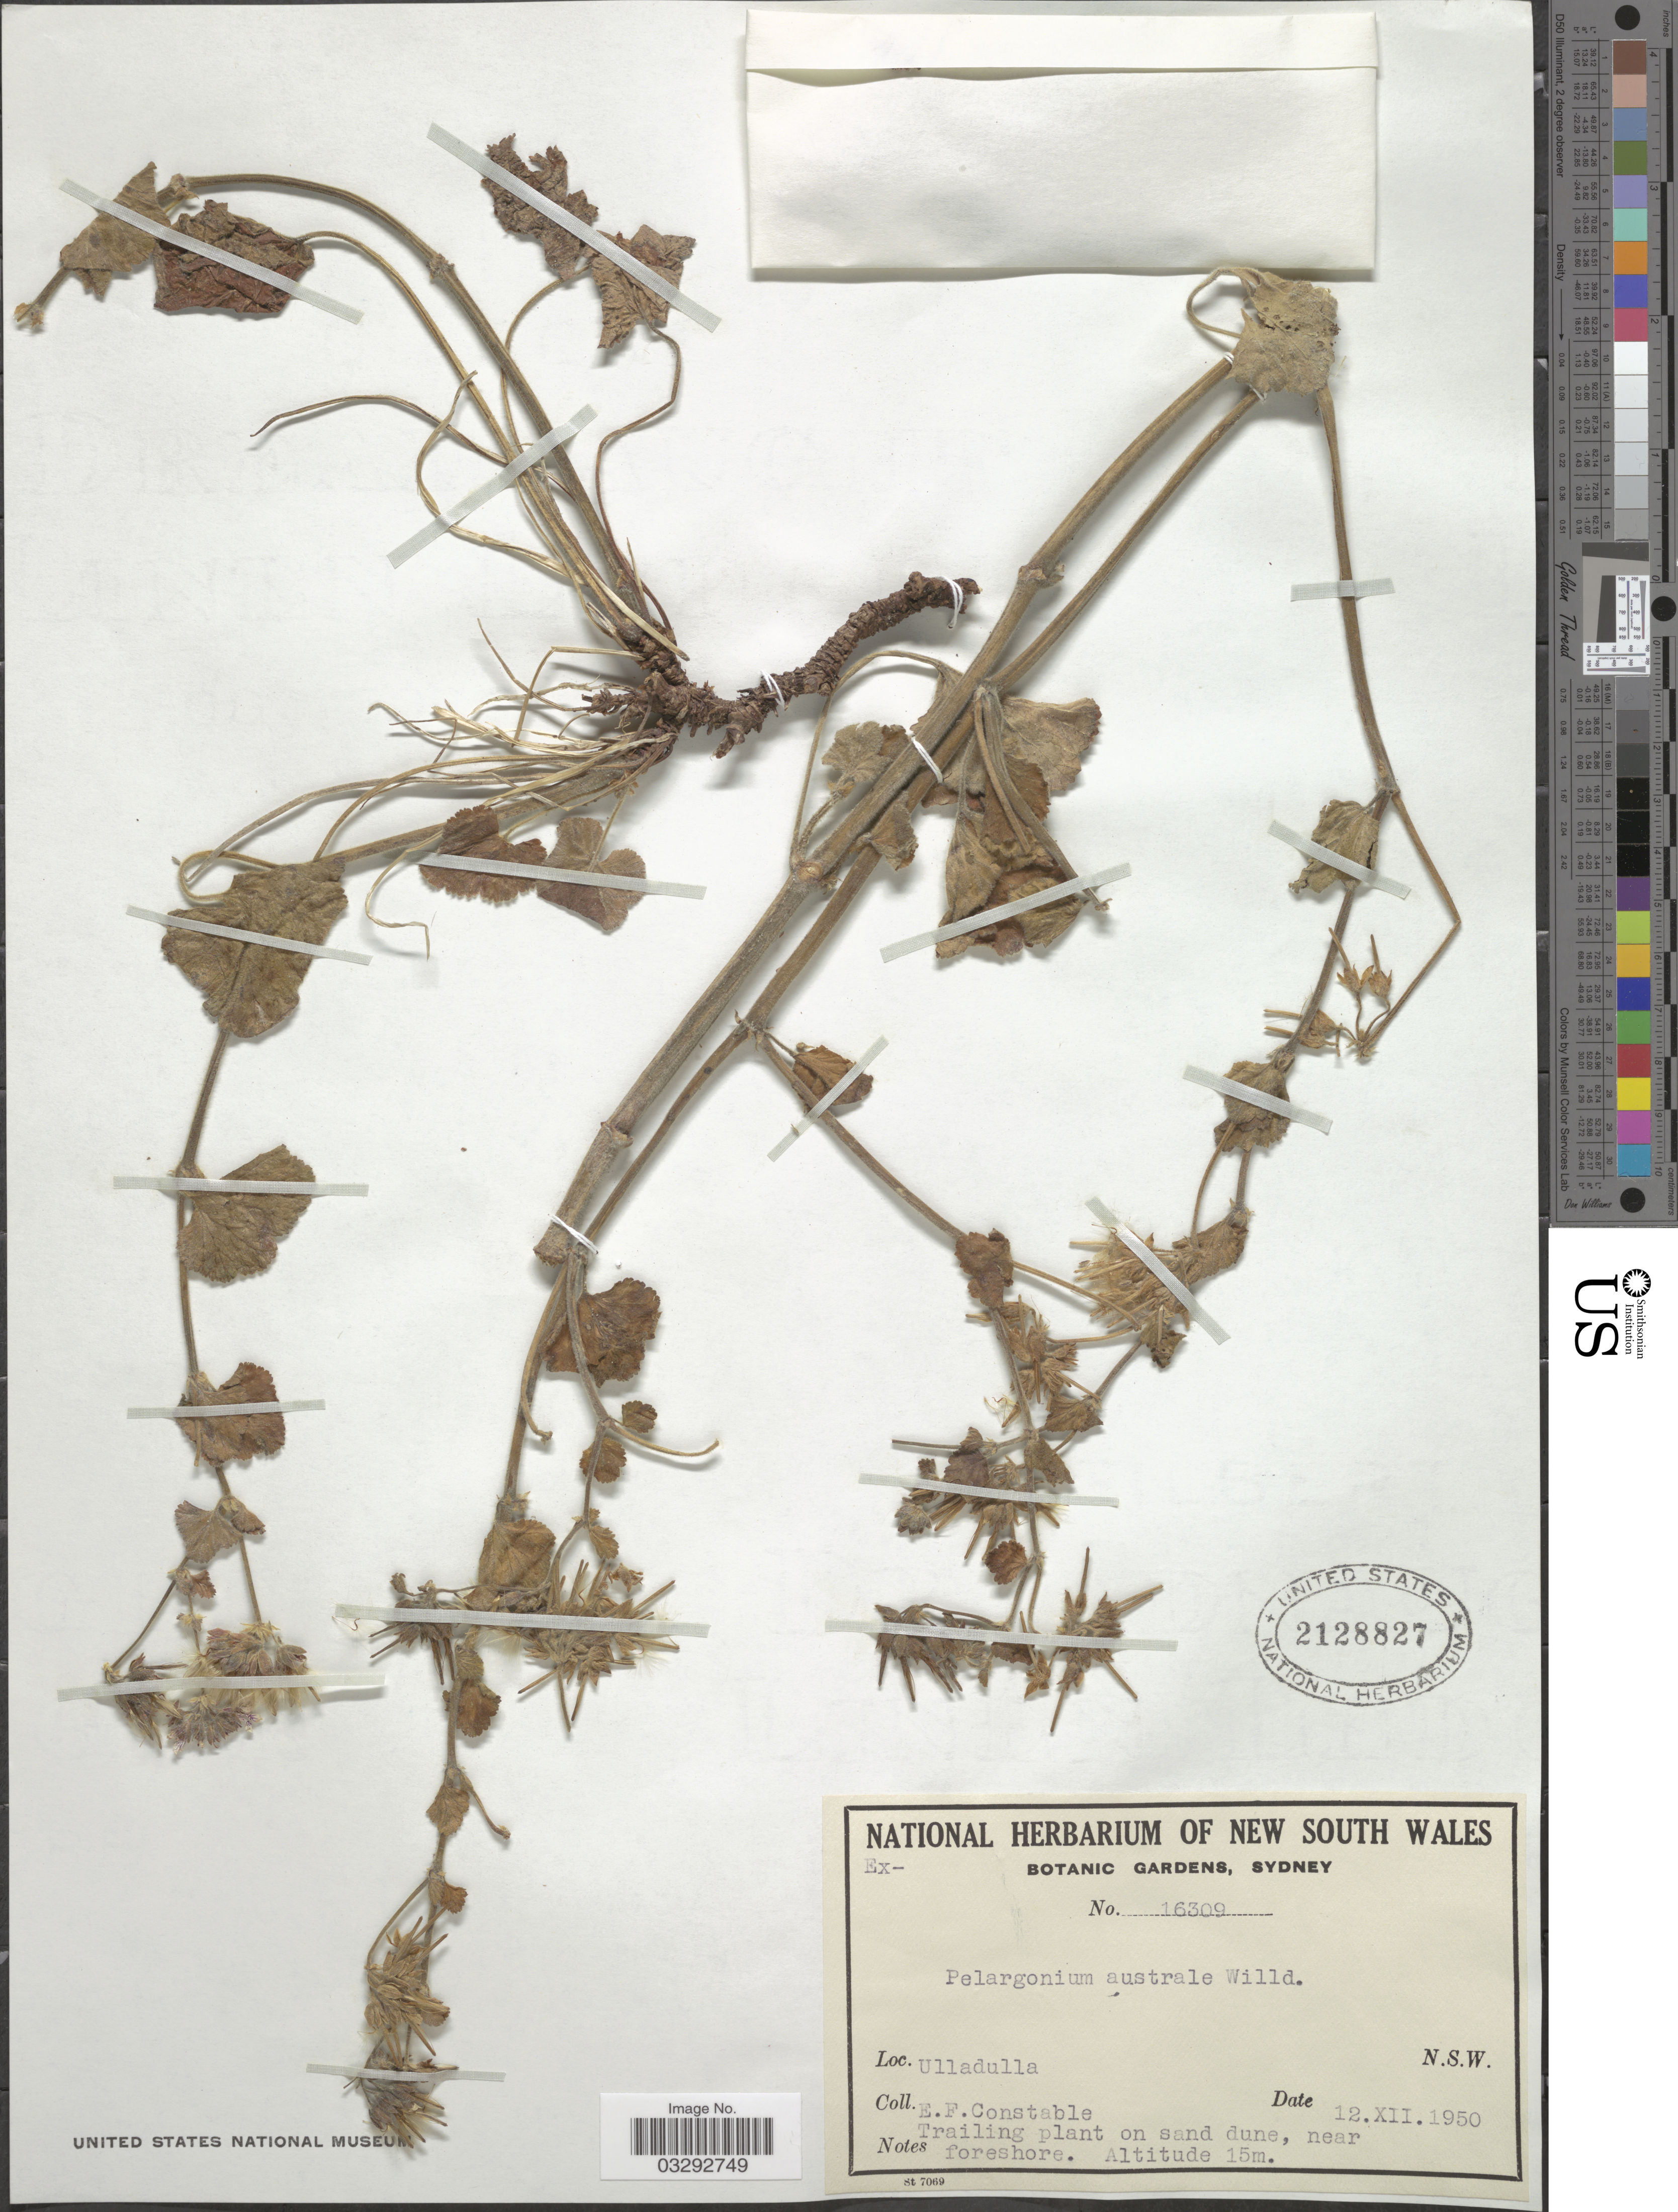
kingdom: Plantae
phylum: Tracheophyta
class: Magnoliopsida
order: Geraniales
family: Geraniaceae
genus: Pelargonium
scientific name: Pelargonium australe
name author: Willd.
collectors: E. F. Constable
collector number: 16309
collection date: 1950-12-12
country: Australia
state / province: New South Wales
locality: Ulladulla.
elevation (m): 15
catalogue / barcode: US 2128827